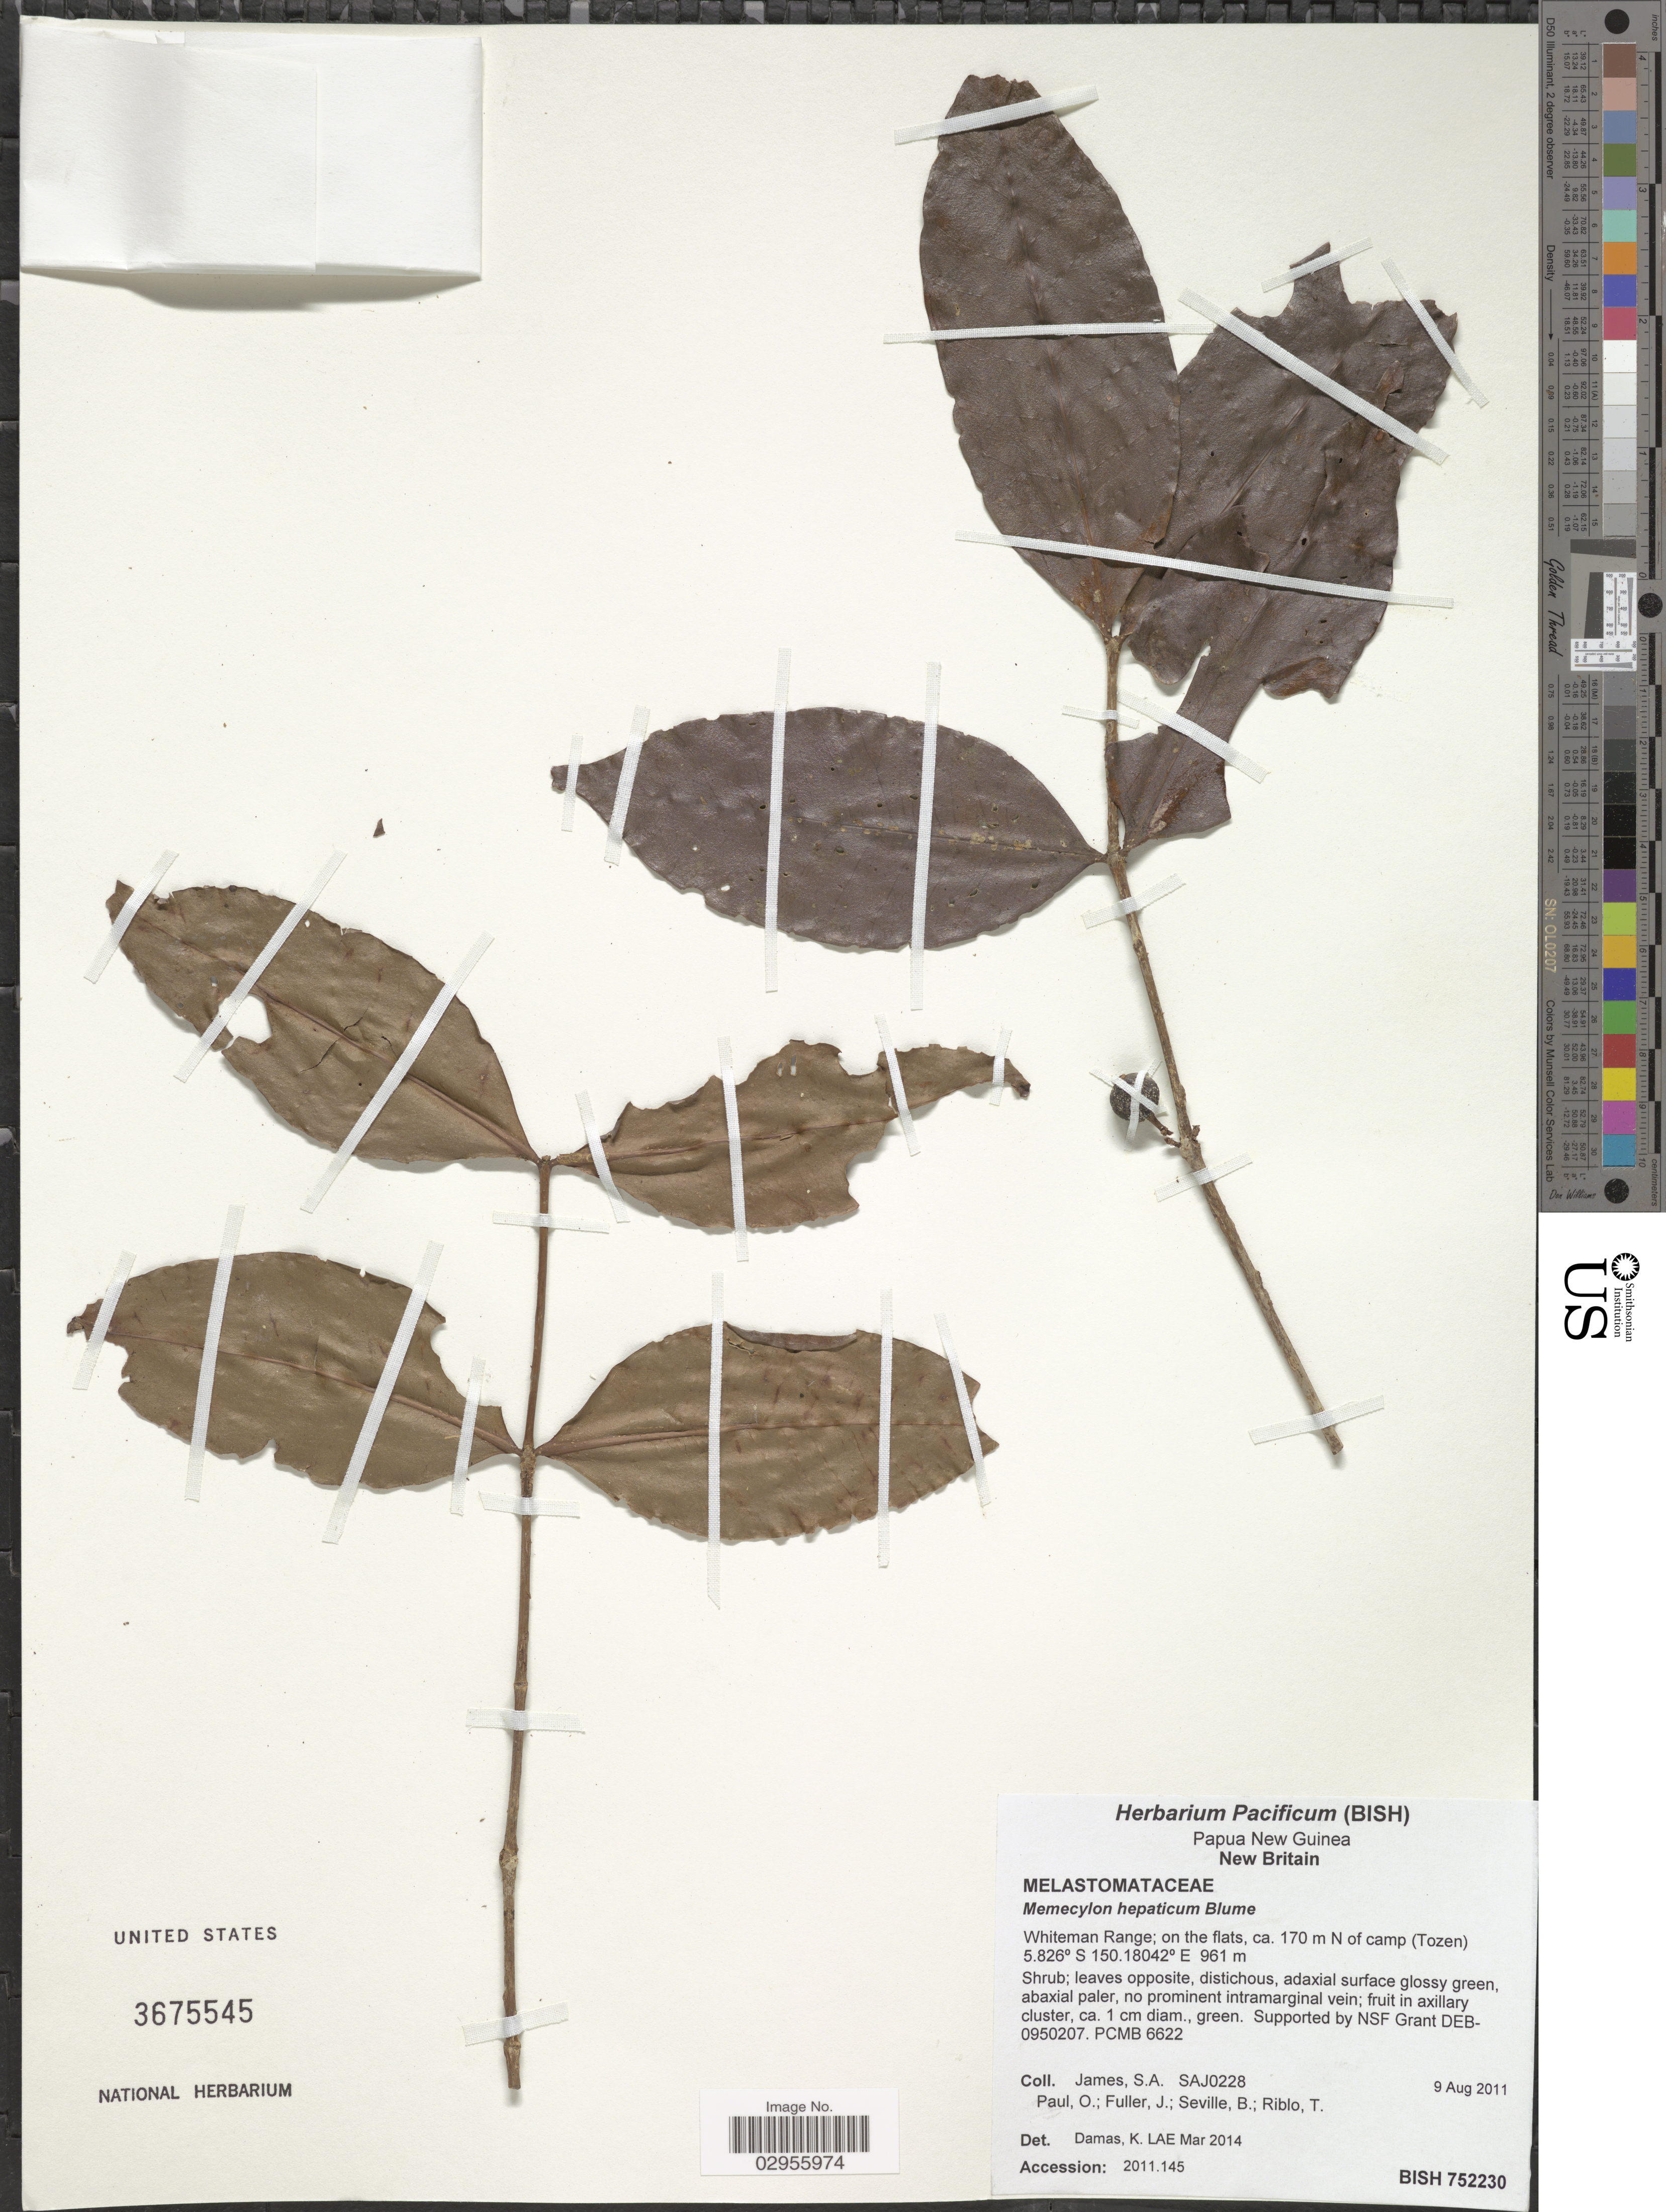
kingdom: Plantae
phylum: Tracheophyta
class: Magnoliopsida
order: Myrtales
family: Melastomataceae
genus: Memecylon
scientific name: Memecylon hepaticum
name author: Blume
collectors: S. James, O. Paul, J. B. Fuller, B. Seville & T. Riblo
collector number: SAJ0228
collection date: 2011-08-09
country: Papua New Guinea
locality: New Britain. Whiteman Range; on the flats, ca. 170 m N of camp (Tozen).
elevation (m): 961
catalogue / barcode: US 3675545